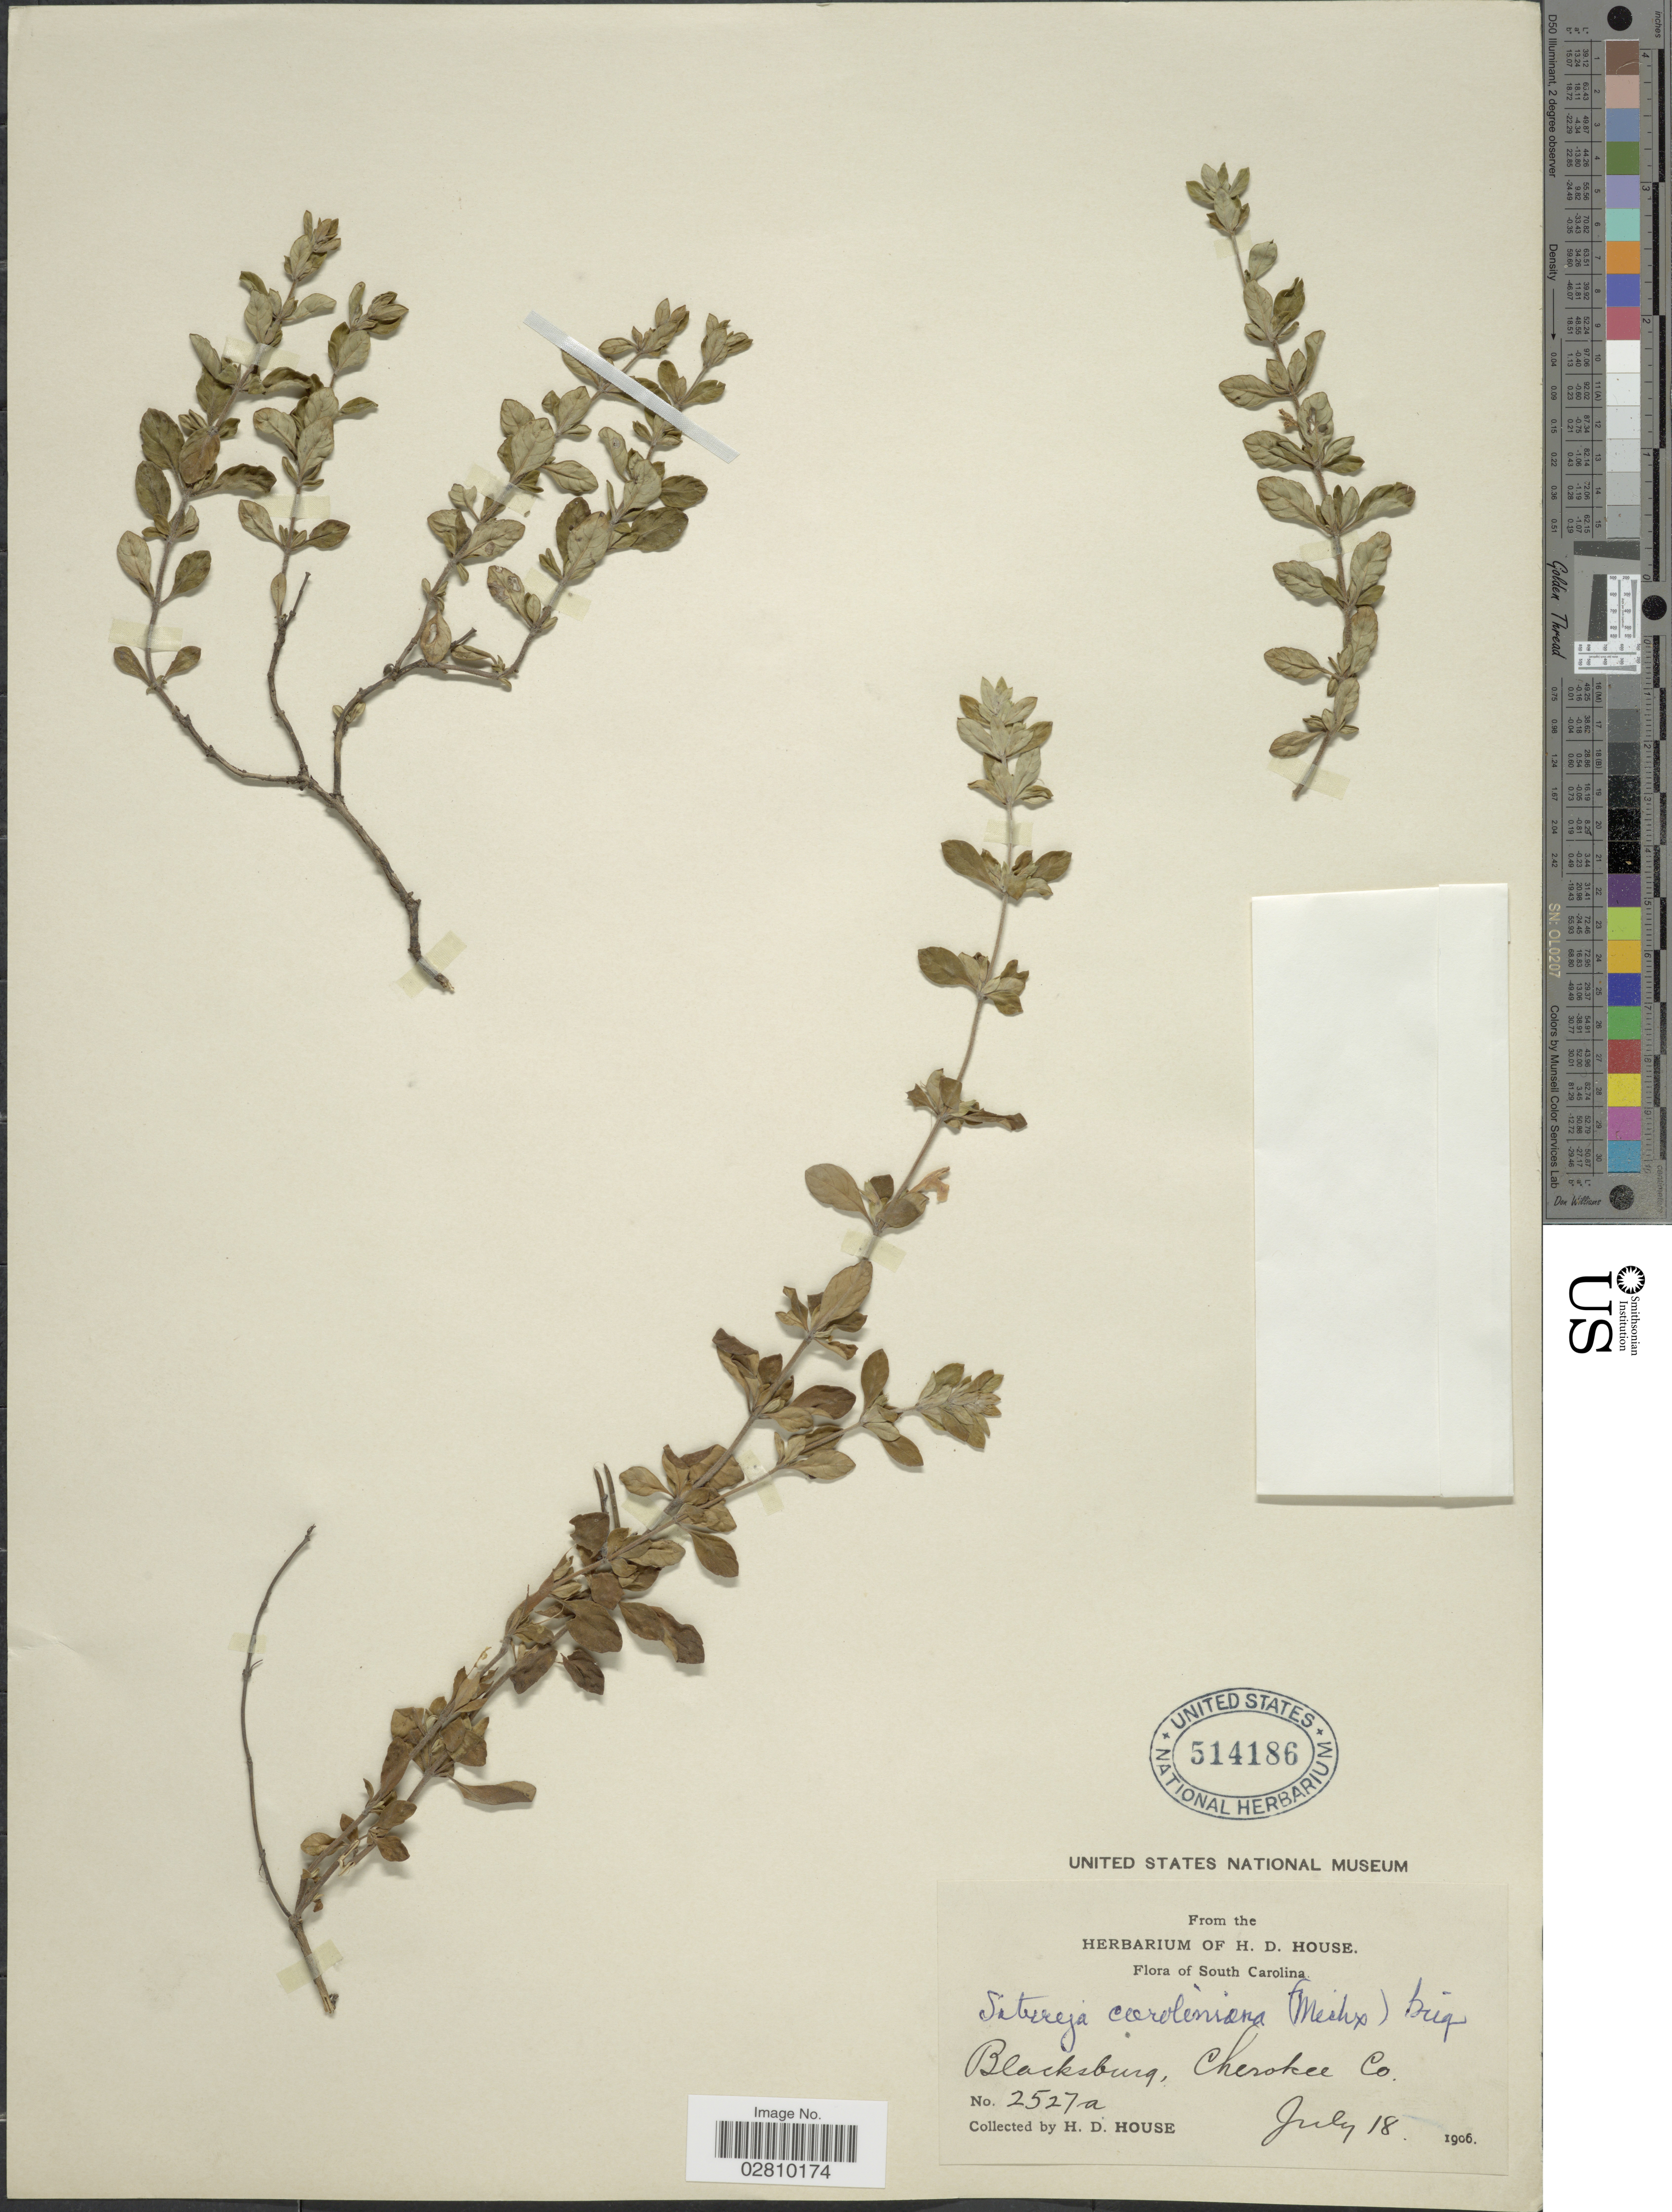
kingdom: Plantae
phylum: Tracheophyta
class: Magnoliopsida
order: Lamiales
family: Lamiaceae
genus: Clinopodium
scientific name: Clinopodium carolinianum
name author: Mill.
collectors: H. D. House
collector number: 2527a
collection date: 1906-07-18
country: United States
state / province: South Carolina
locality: Blacksburg, Cherokee Co.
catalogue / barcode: US 514186